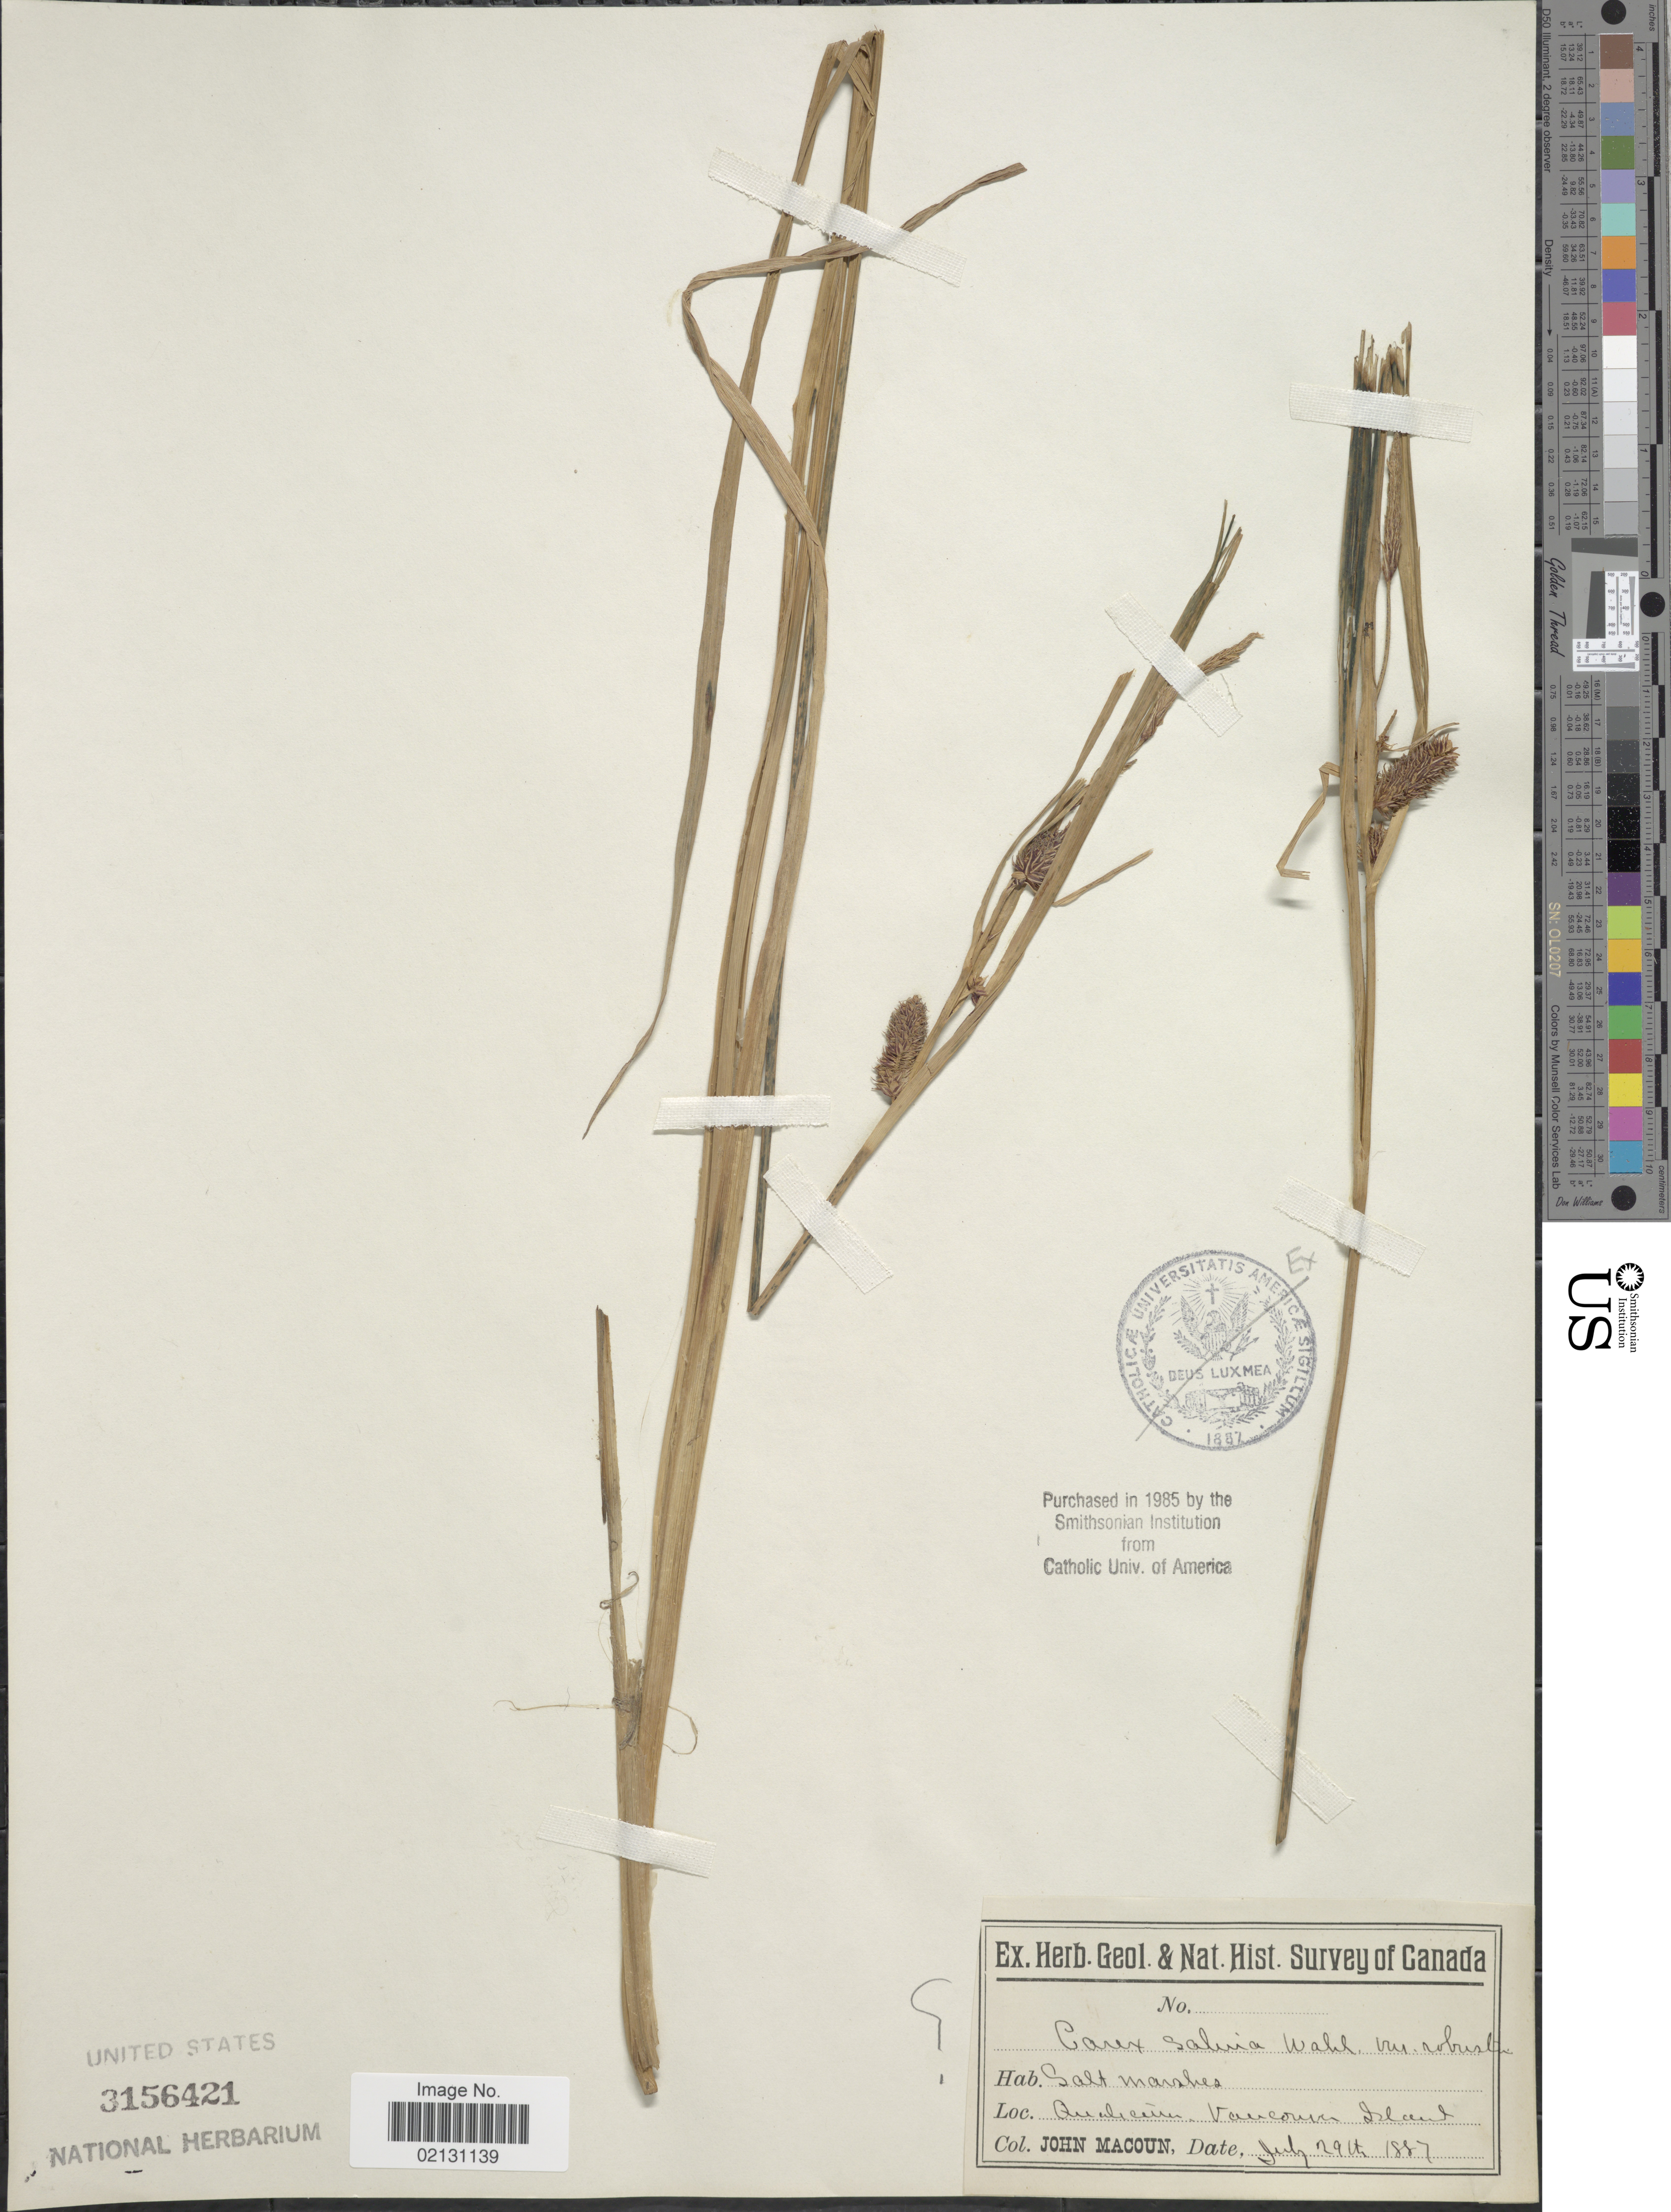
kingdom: Plantae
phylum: Tracheophyta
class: Liliopsida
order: Poales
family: Cyperaceae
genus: Carex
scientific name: Carex recta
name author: Boott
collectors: J. Macoun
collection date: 1887-07-29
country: Canada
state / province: British Columbia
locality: Salt marshes, Qualicum, Vancouver Island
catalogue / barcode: US 3156421